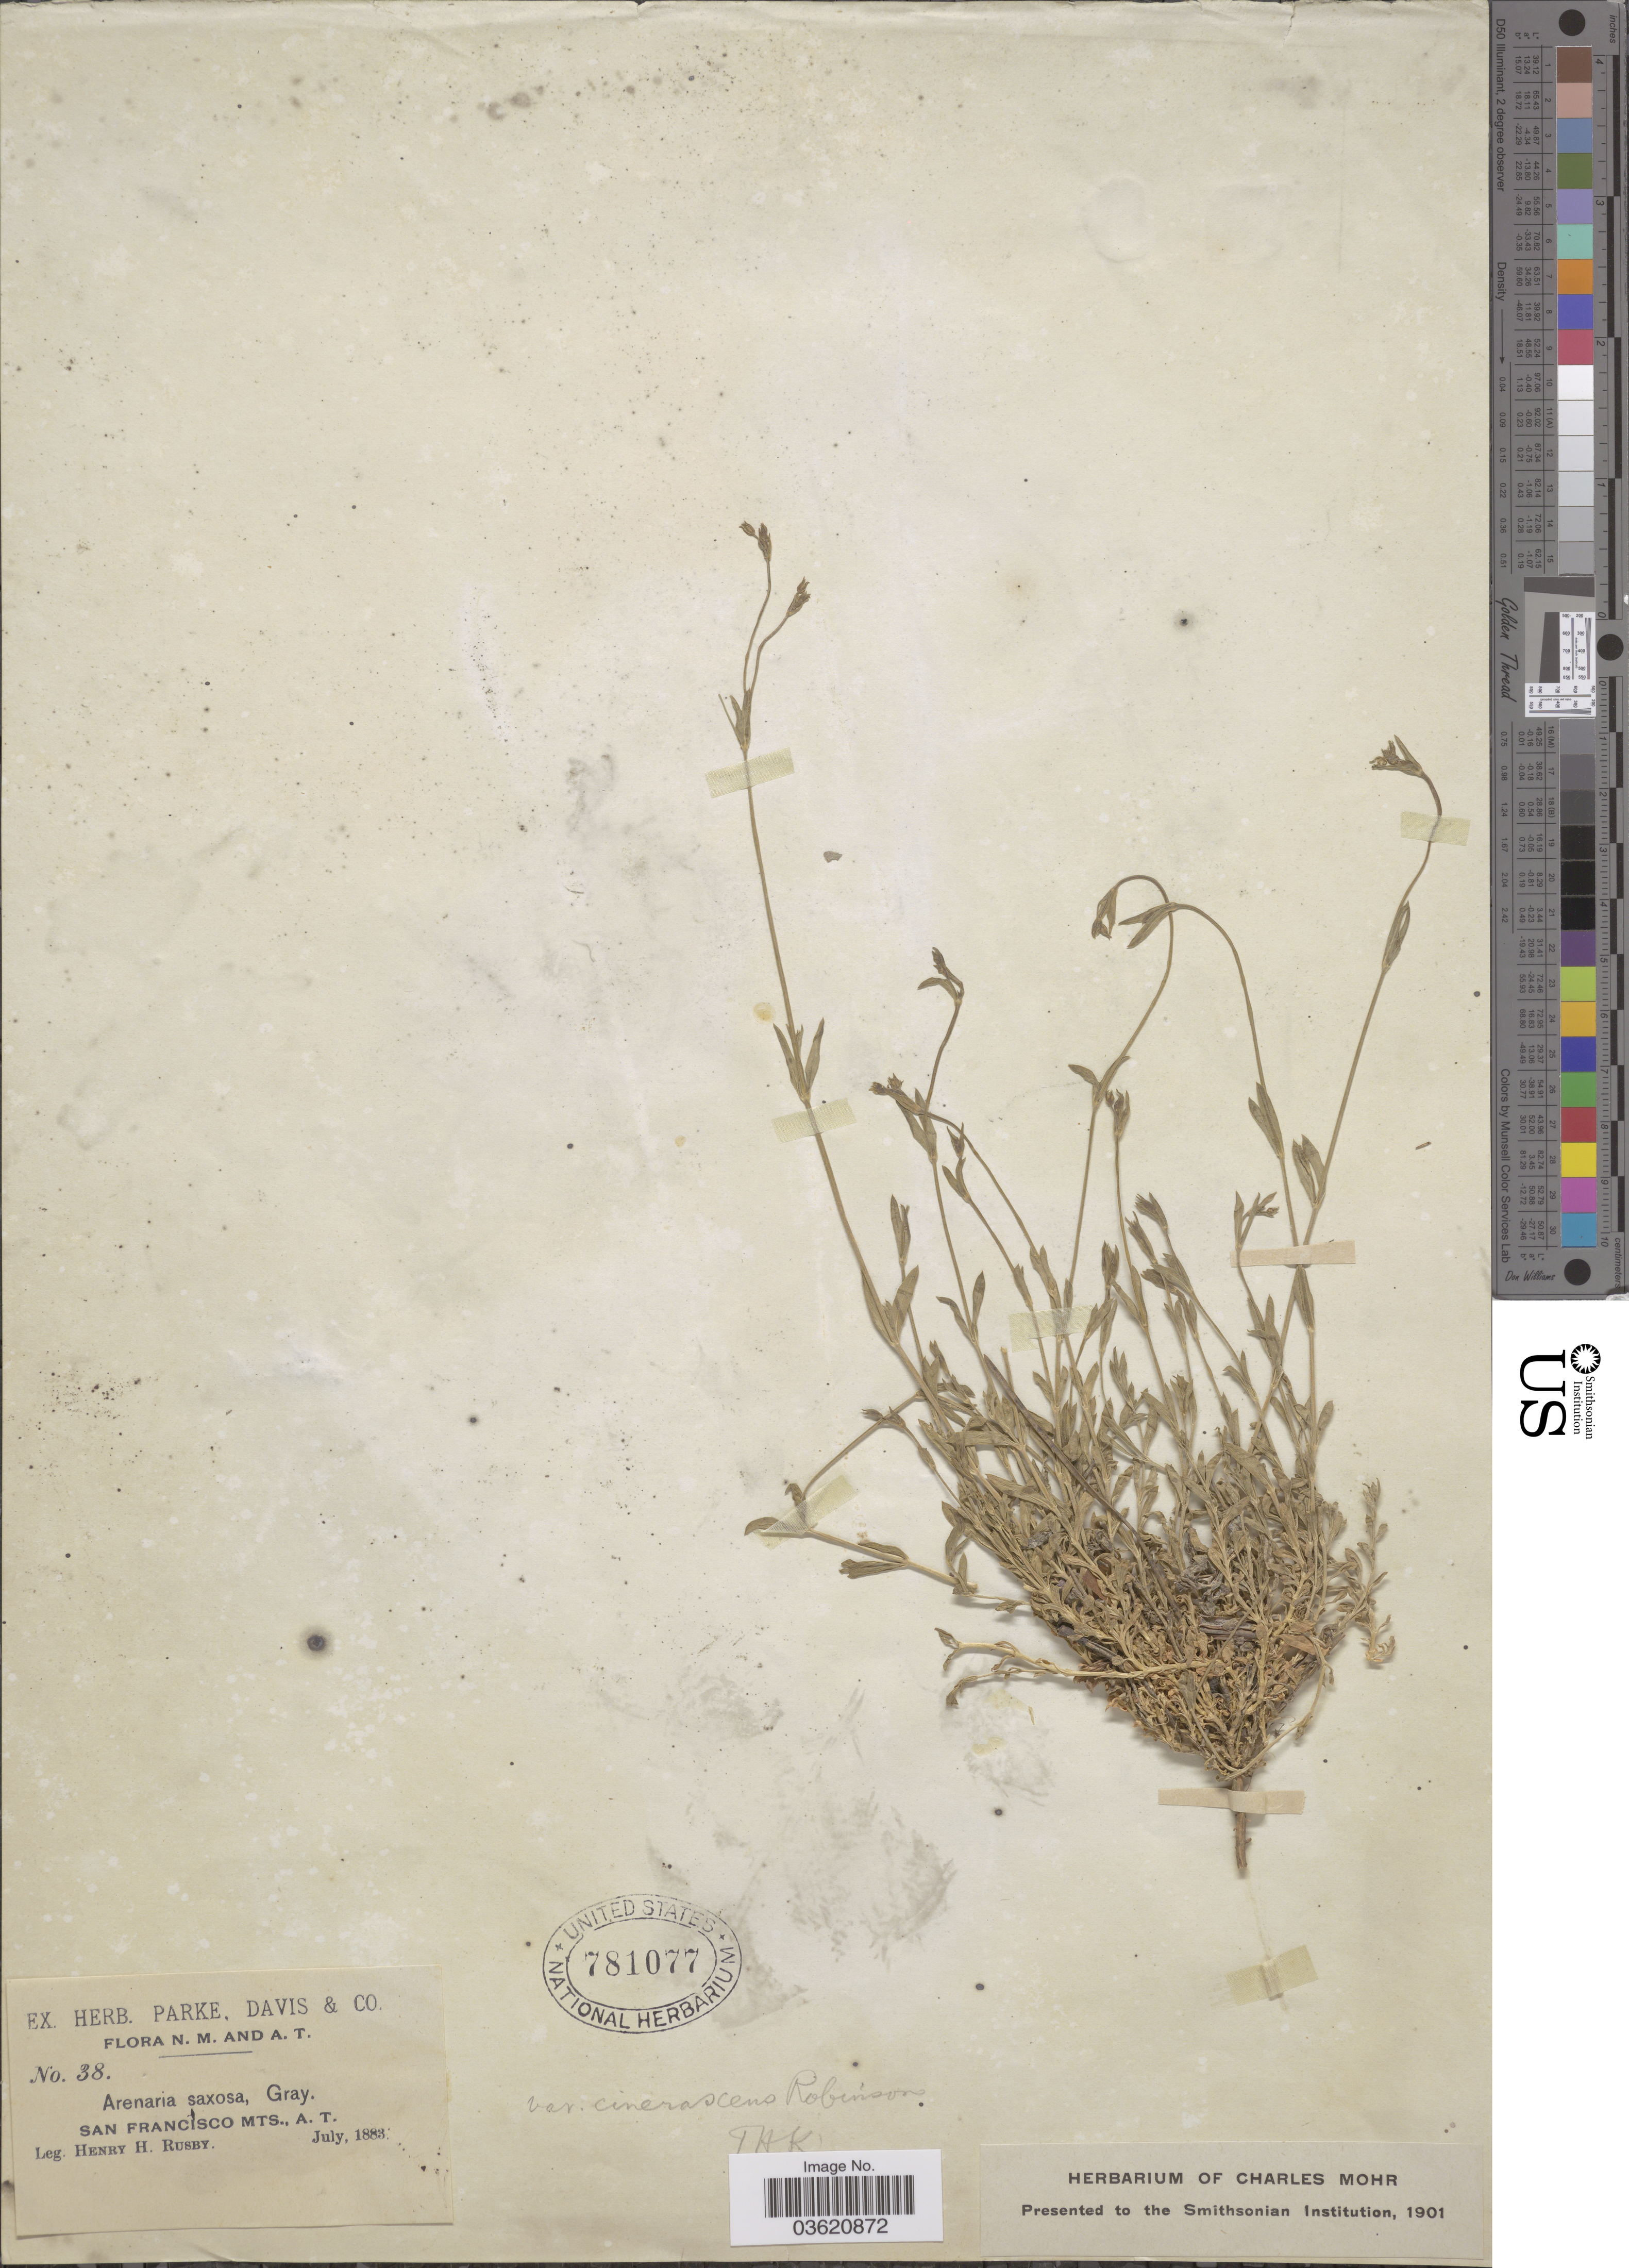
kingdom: Plantae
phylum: Tracheophyta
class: Magnoliopsida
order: Caryophyllales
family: Caryophyllaceae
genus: Arenaria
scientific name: Arenaria macdougalii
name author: A. Heller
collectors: H. H. Rusby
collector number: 38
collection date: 1883-07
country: United States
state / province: Arizona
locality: San Francisco Mts., A. T.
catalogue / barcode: US 781077